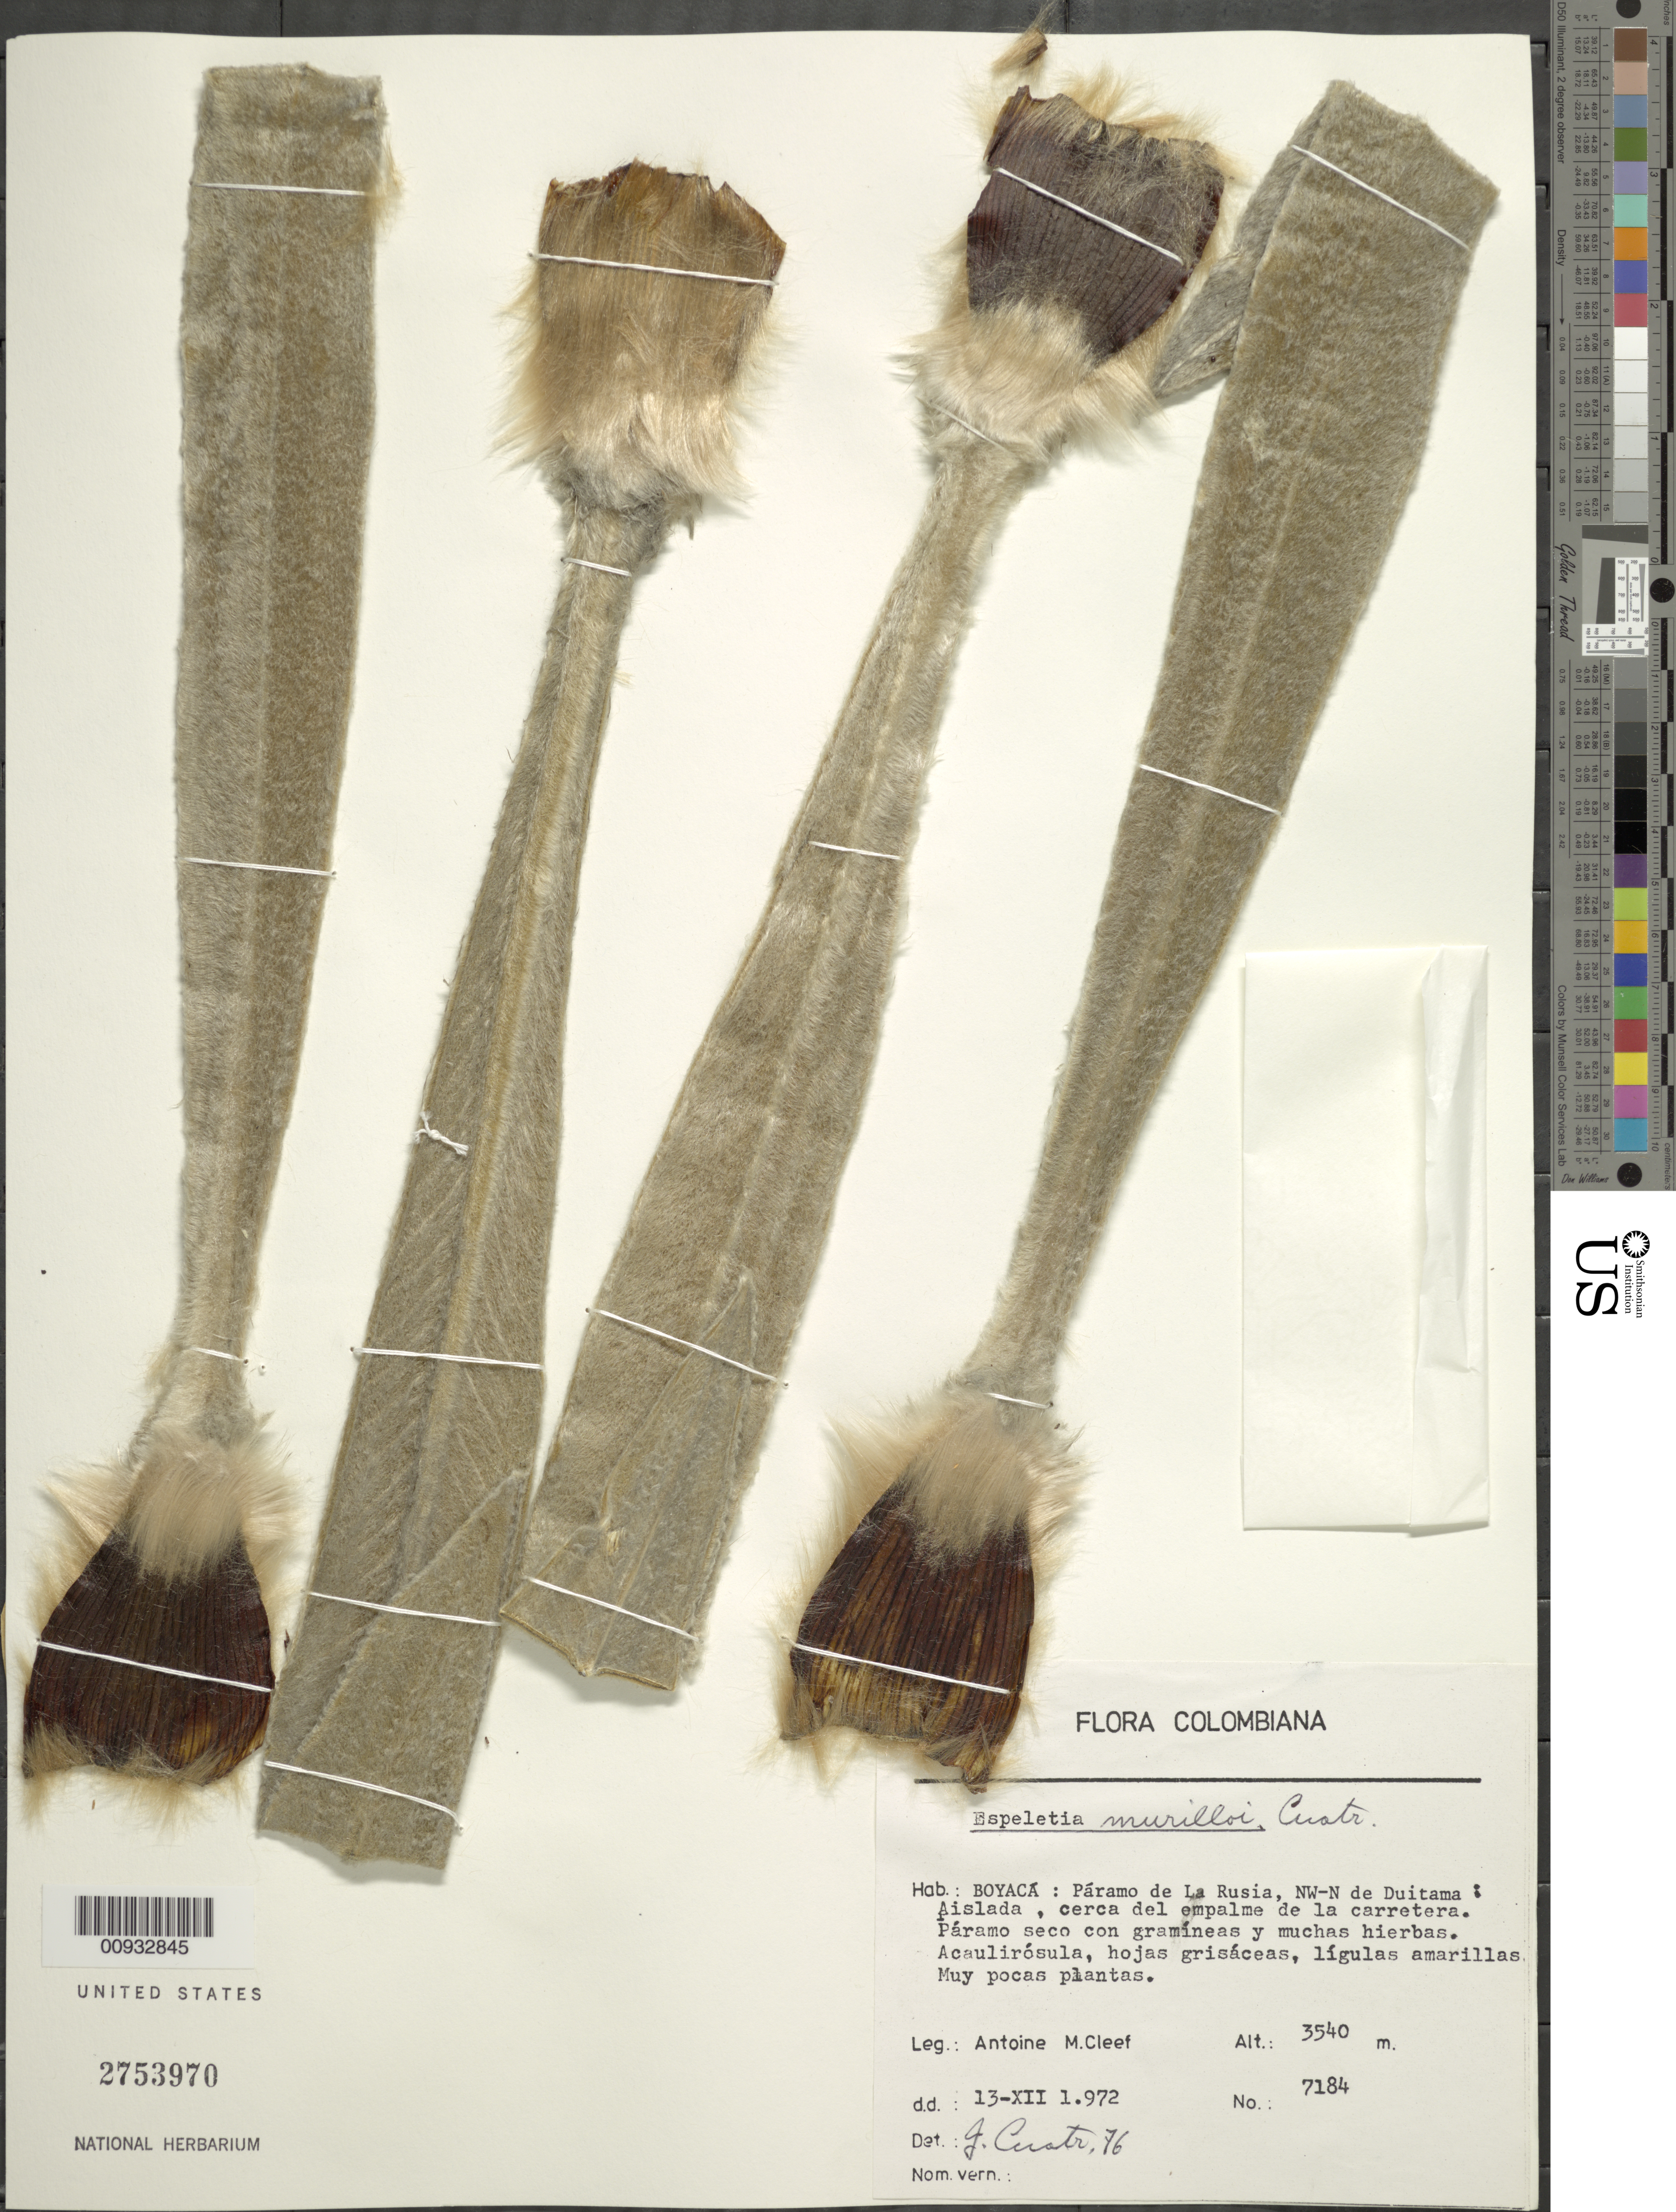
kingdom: Plantae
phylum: Tracheophyta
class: Magnoliopsida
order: Asterales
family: Asteraceae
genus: Espeletia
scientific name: Espeletia murilloi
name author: Cuatrec.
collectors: A. M. Cleef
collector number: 7184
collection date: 1972-12-13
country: Colombia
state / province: Boyacá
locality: Paramo de La Rusia, NW-N de Duitama, Aislada, cerca del empalme de la carretera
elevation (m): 3540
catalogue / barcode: US 2753970